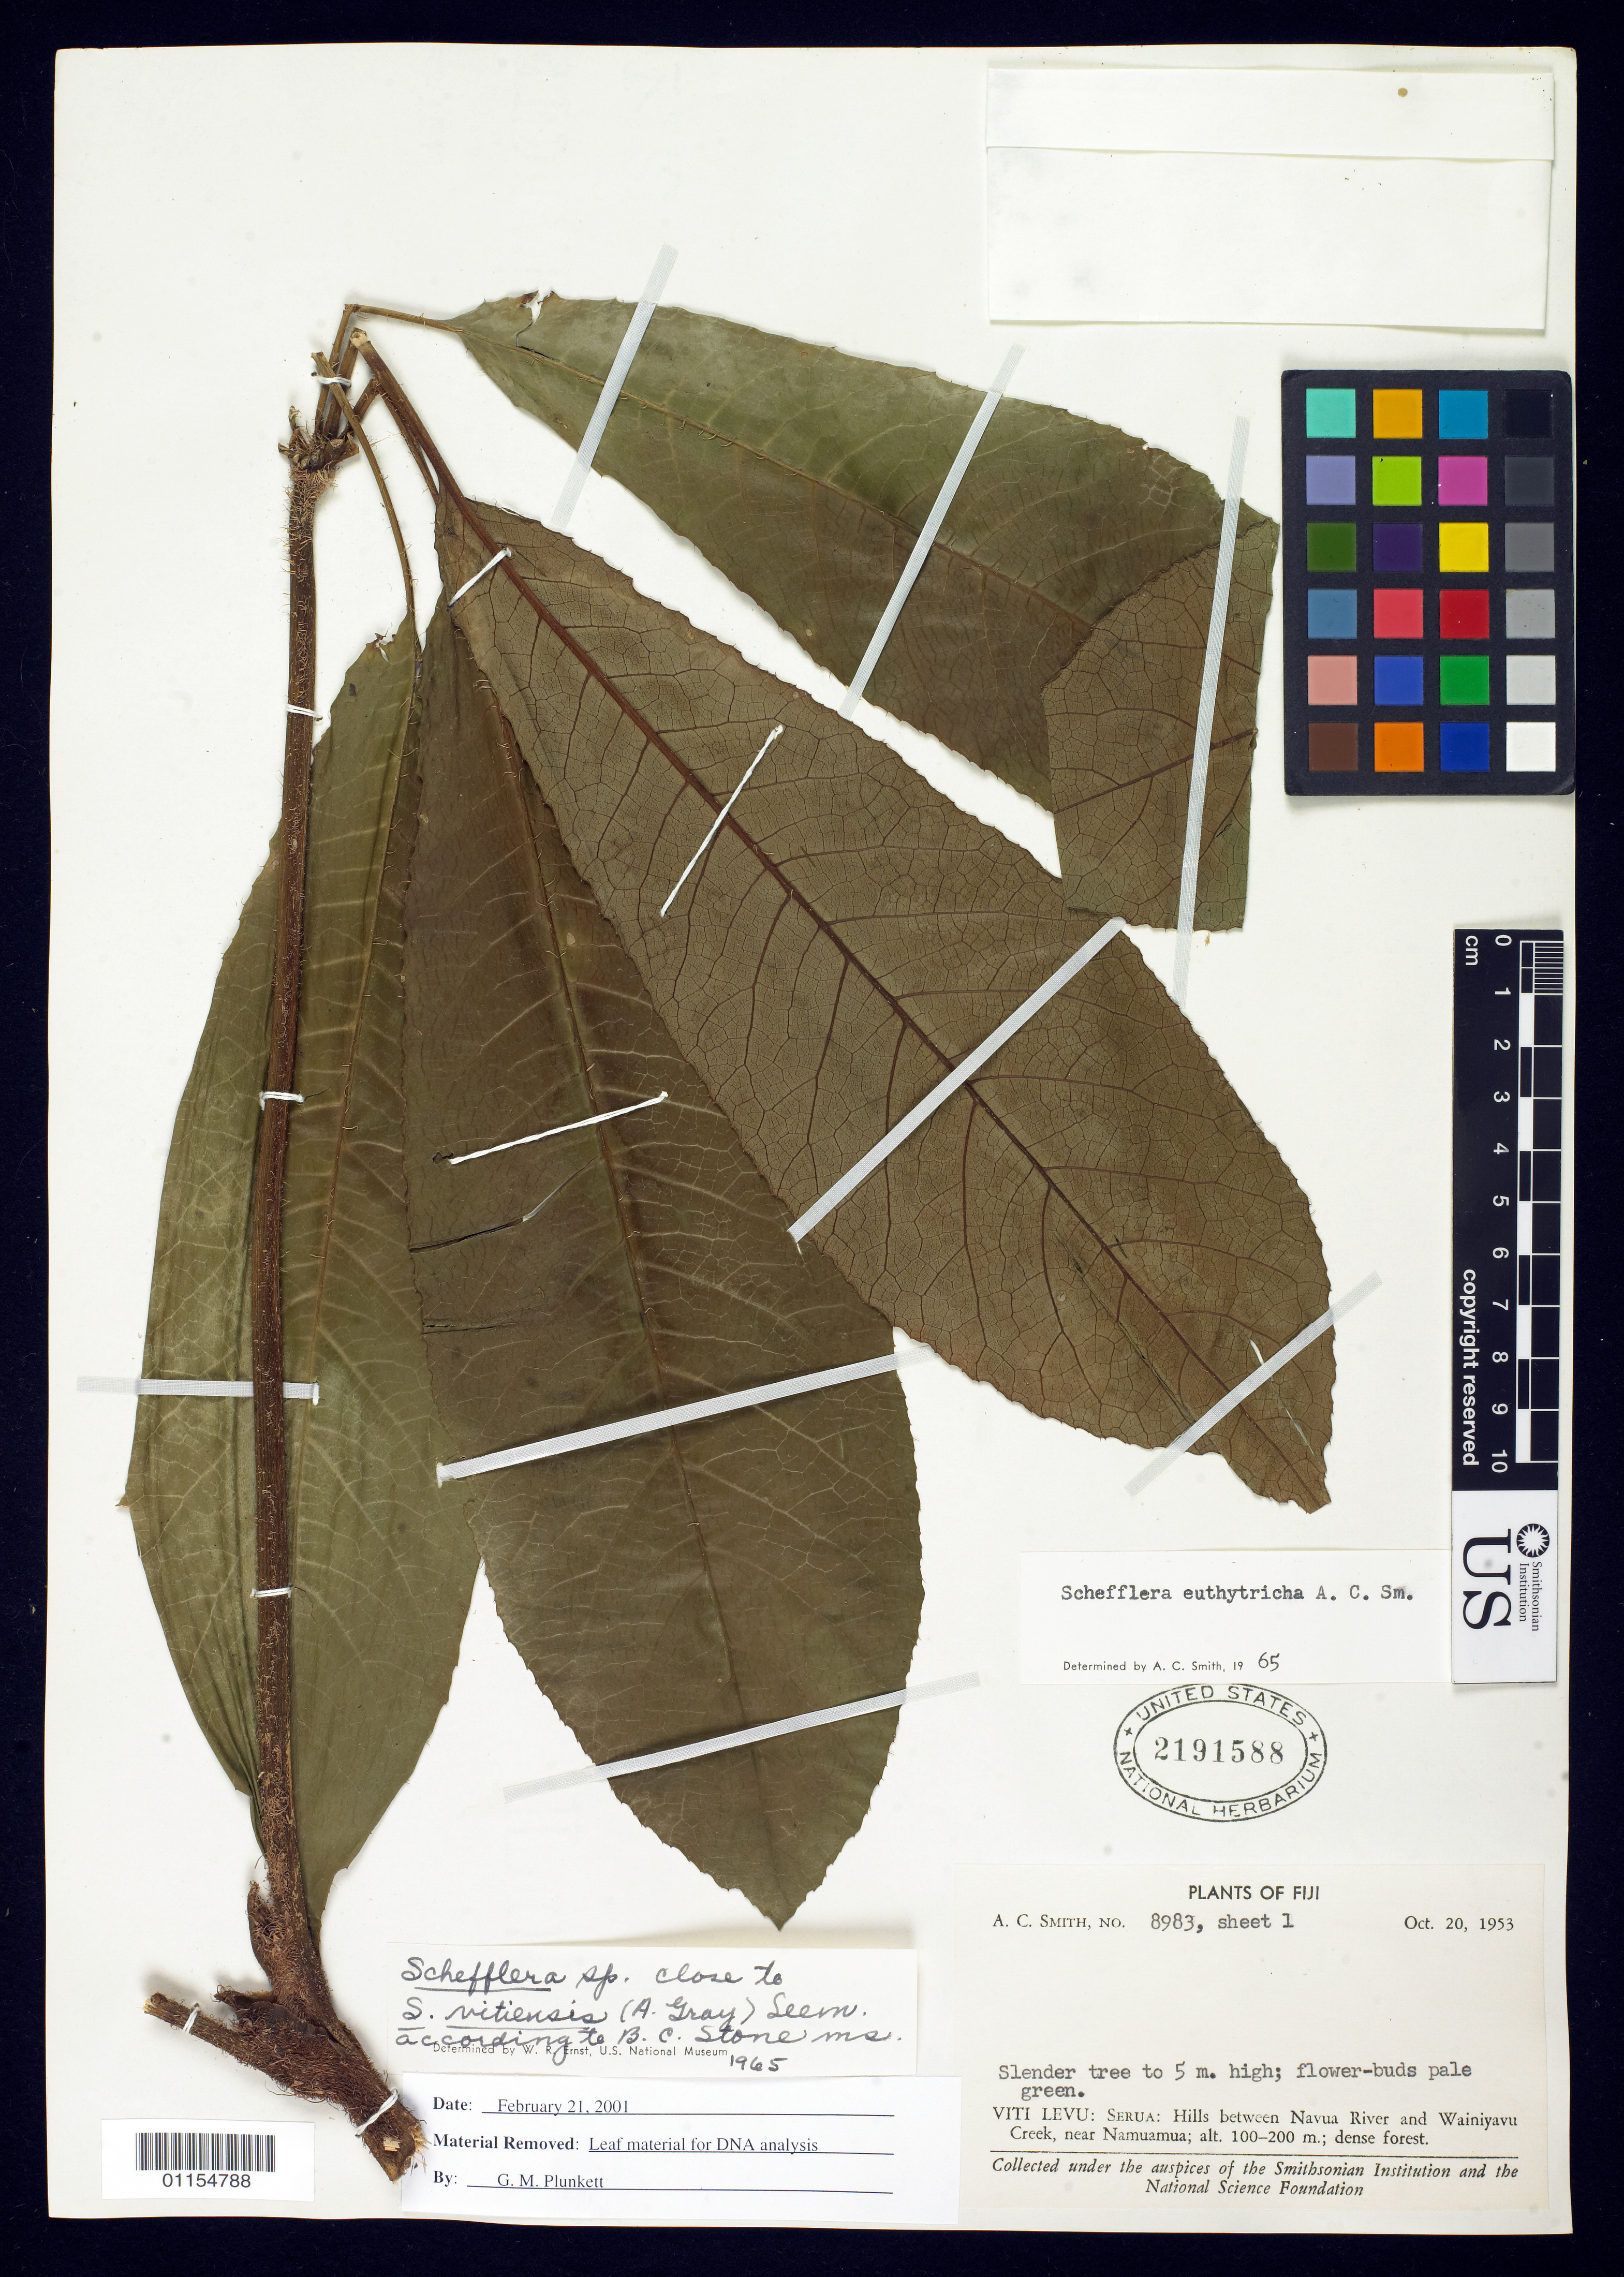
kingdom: Plantae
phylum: Tracheophyta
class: Magnoliopsida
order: Apiales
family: Araliaceae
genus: Schefflera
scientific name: Schefflera euthytricha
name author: A.C. Sm.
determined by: Smith, A. C.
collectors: A. C. Smith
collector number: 8983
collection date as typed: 20 Oct 1953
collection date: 1953-10-20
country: Fiji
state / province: Central Division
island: Viti Levu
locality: Between navua river and wainiyavu creek, near Namuamua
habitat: Dense forest.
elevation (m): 100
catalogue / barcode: US 2191588